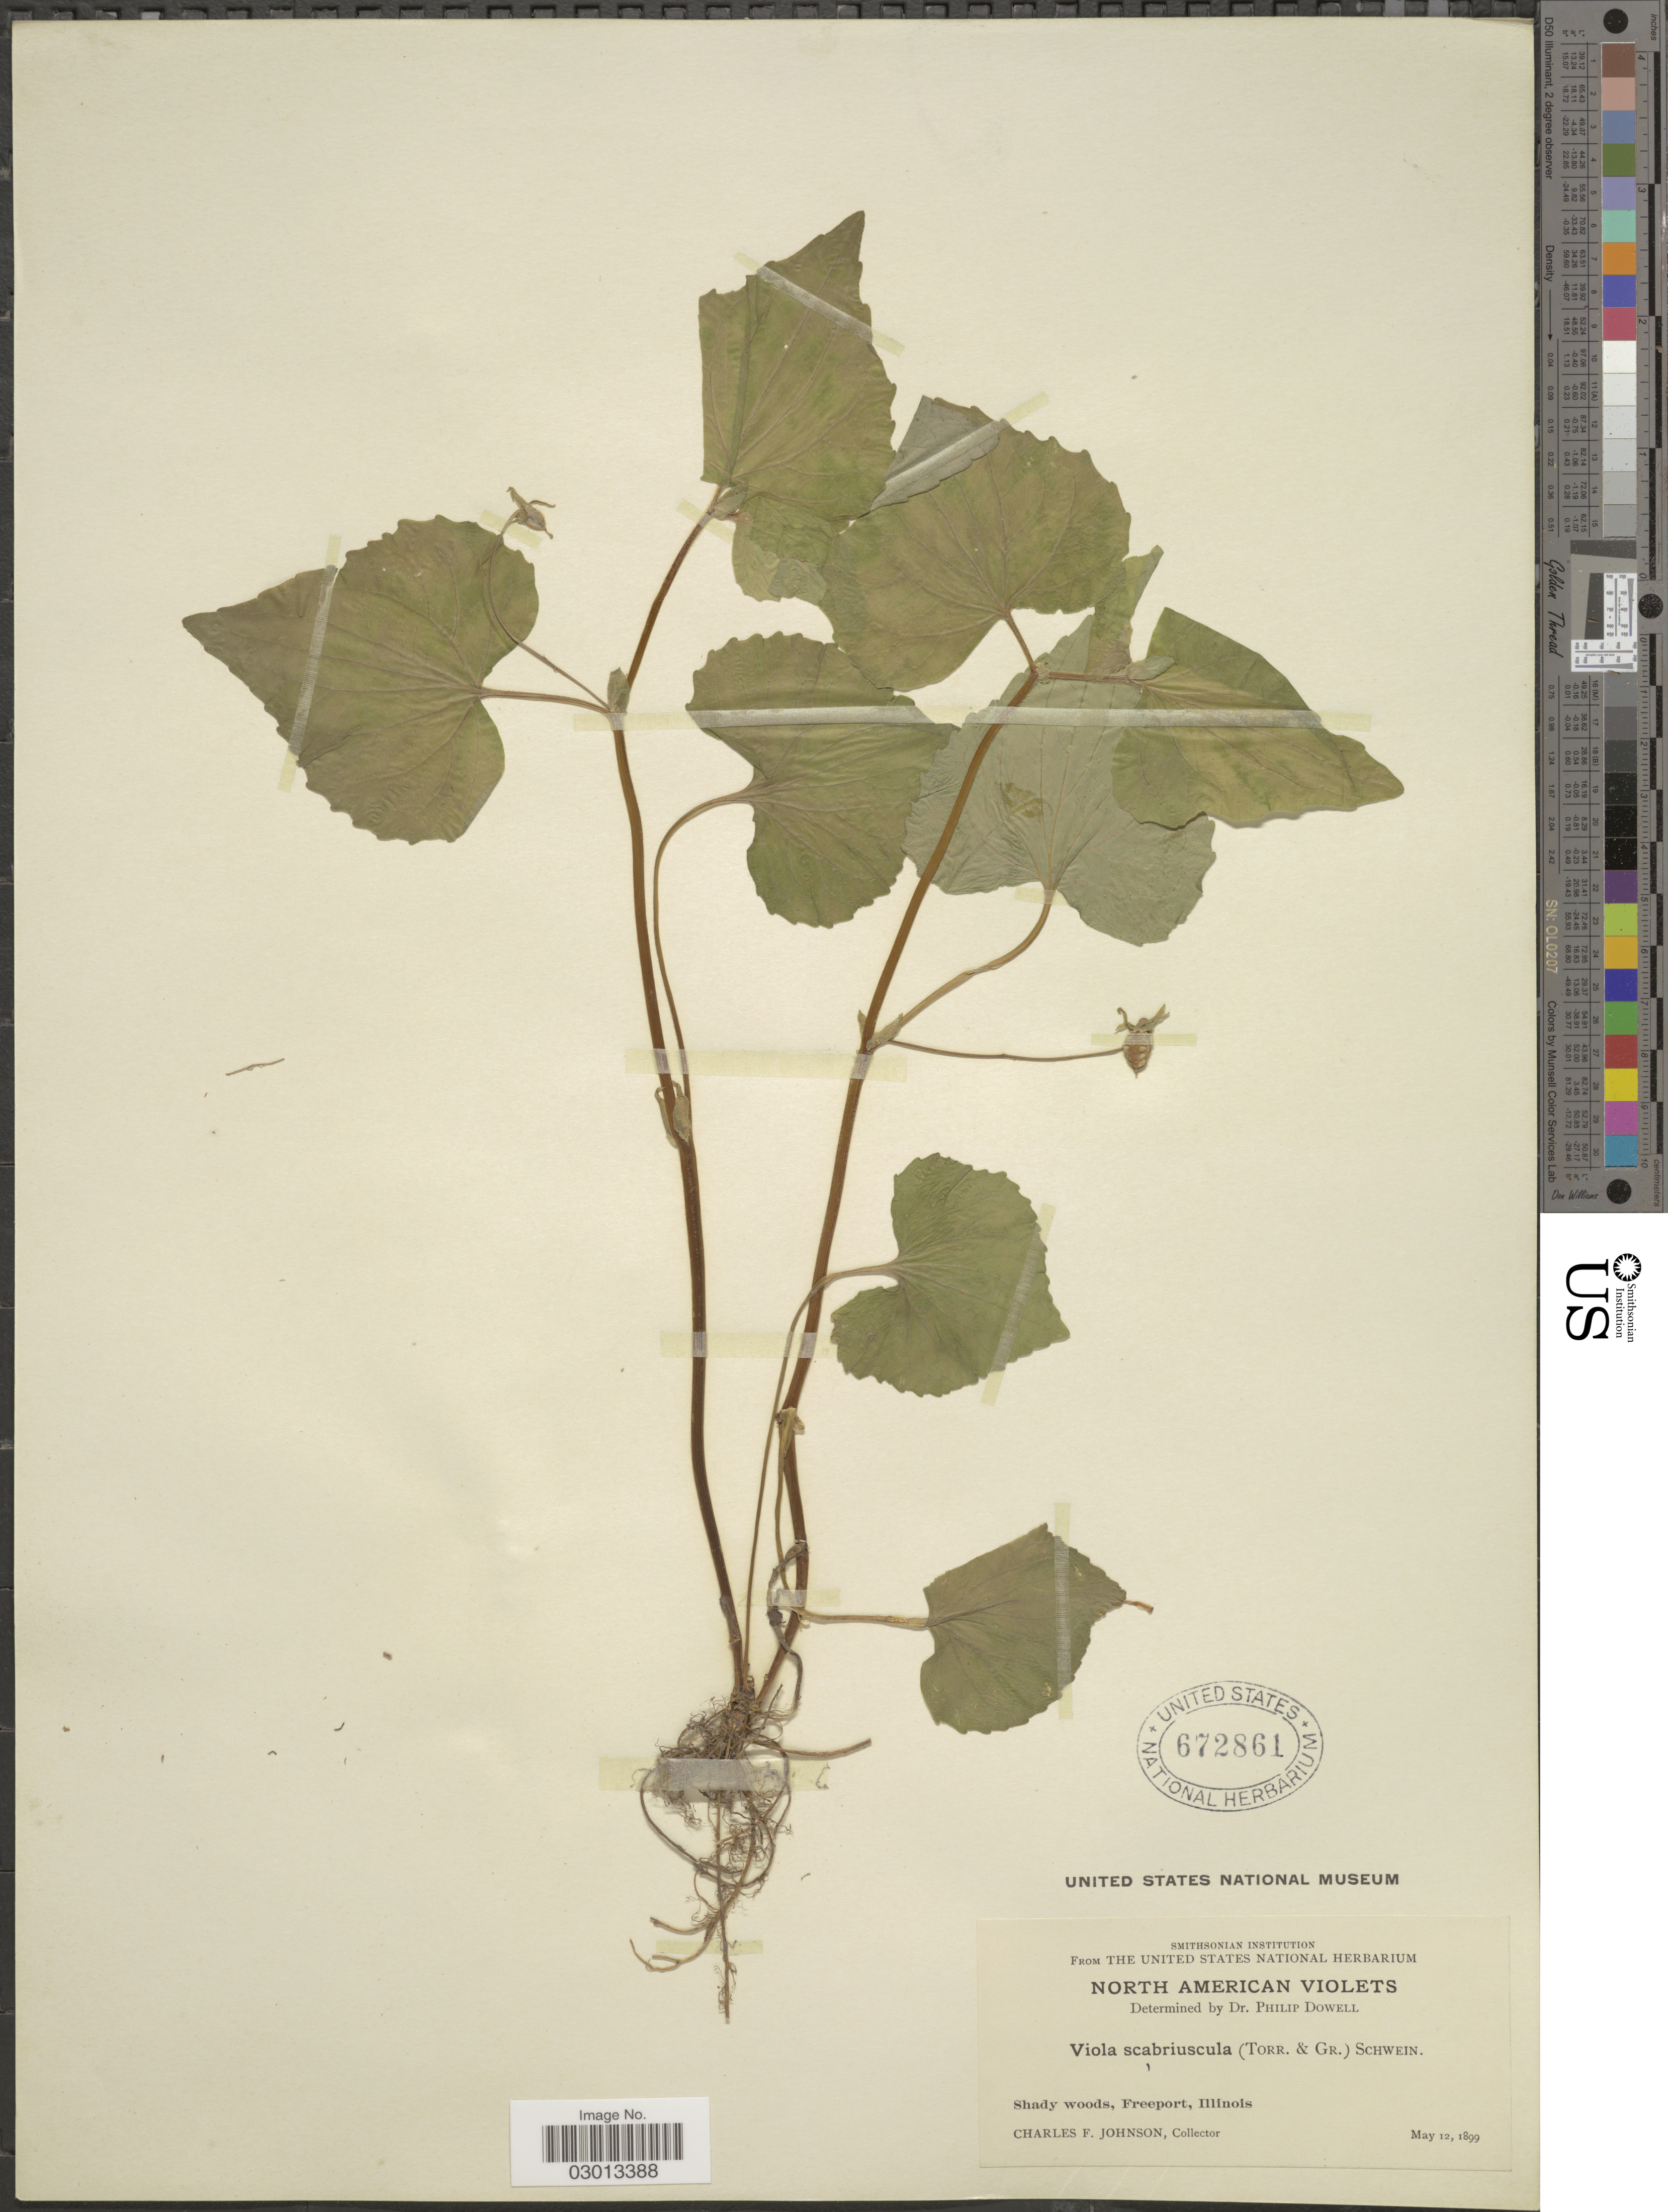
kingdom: Plantae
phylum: Tracheophyta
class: Magnoliopsida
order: Malpighiales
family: Violaceae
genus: Viola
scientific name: Viola pensylvanica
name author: Michx.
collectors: C. F. Johnson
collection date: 1899-05-12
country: United States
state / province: Illinois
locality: Freeport.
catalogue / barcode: US 672861